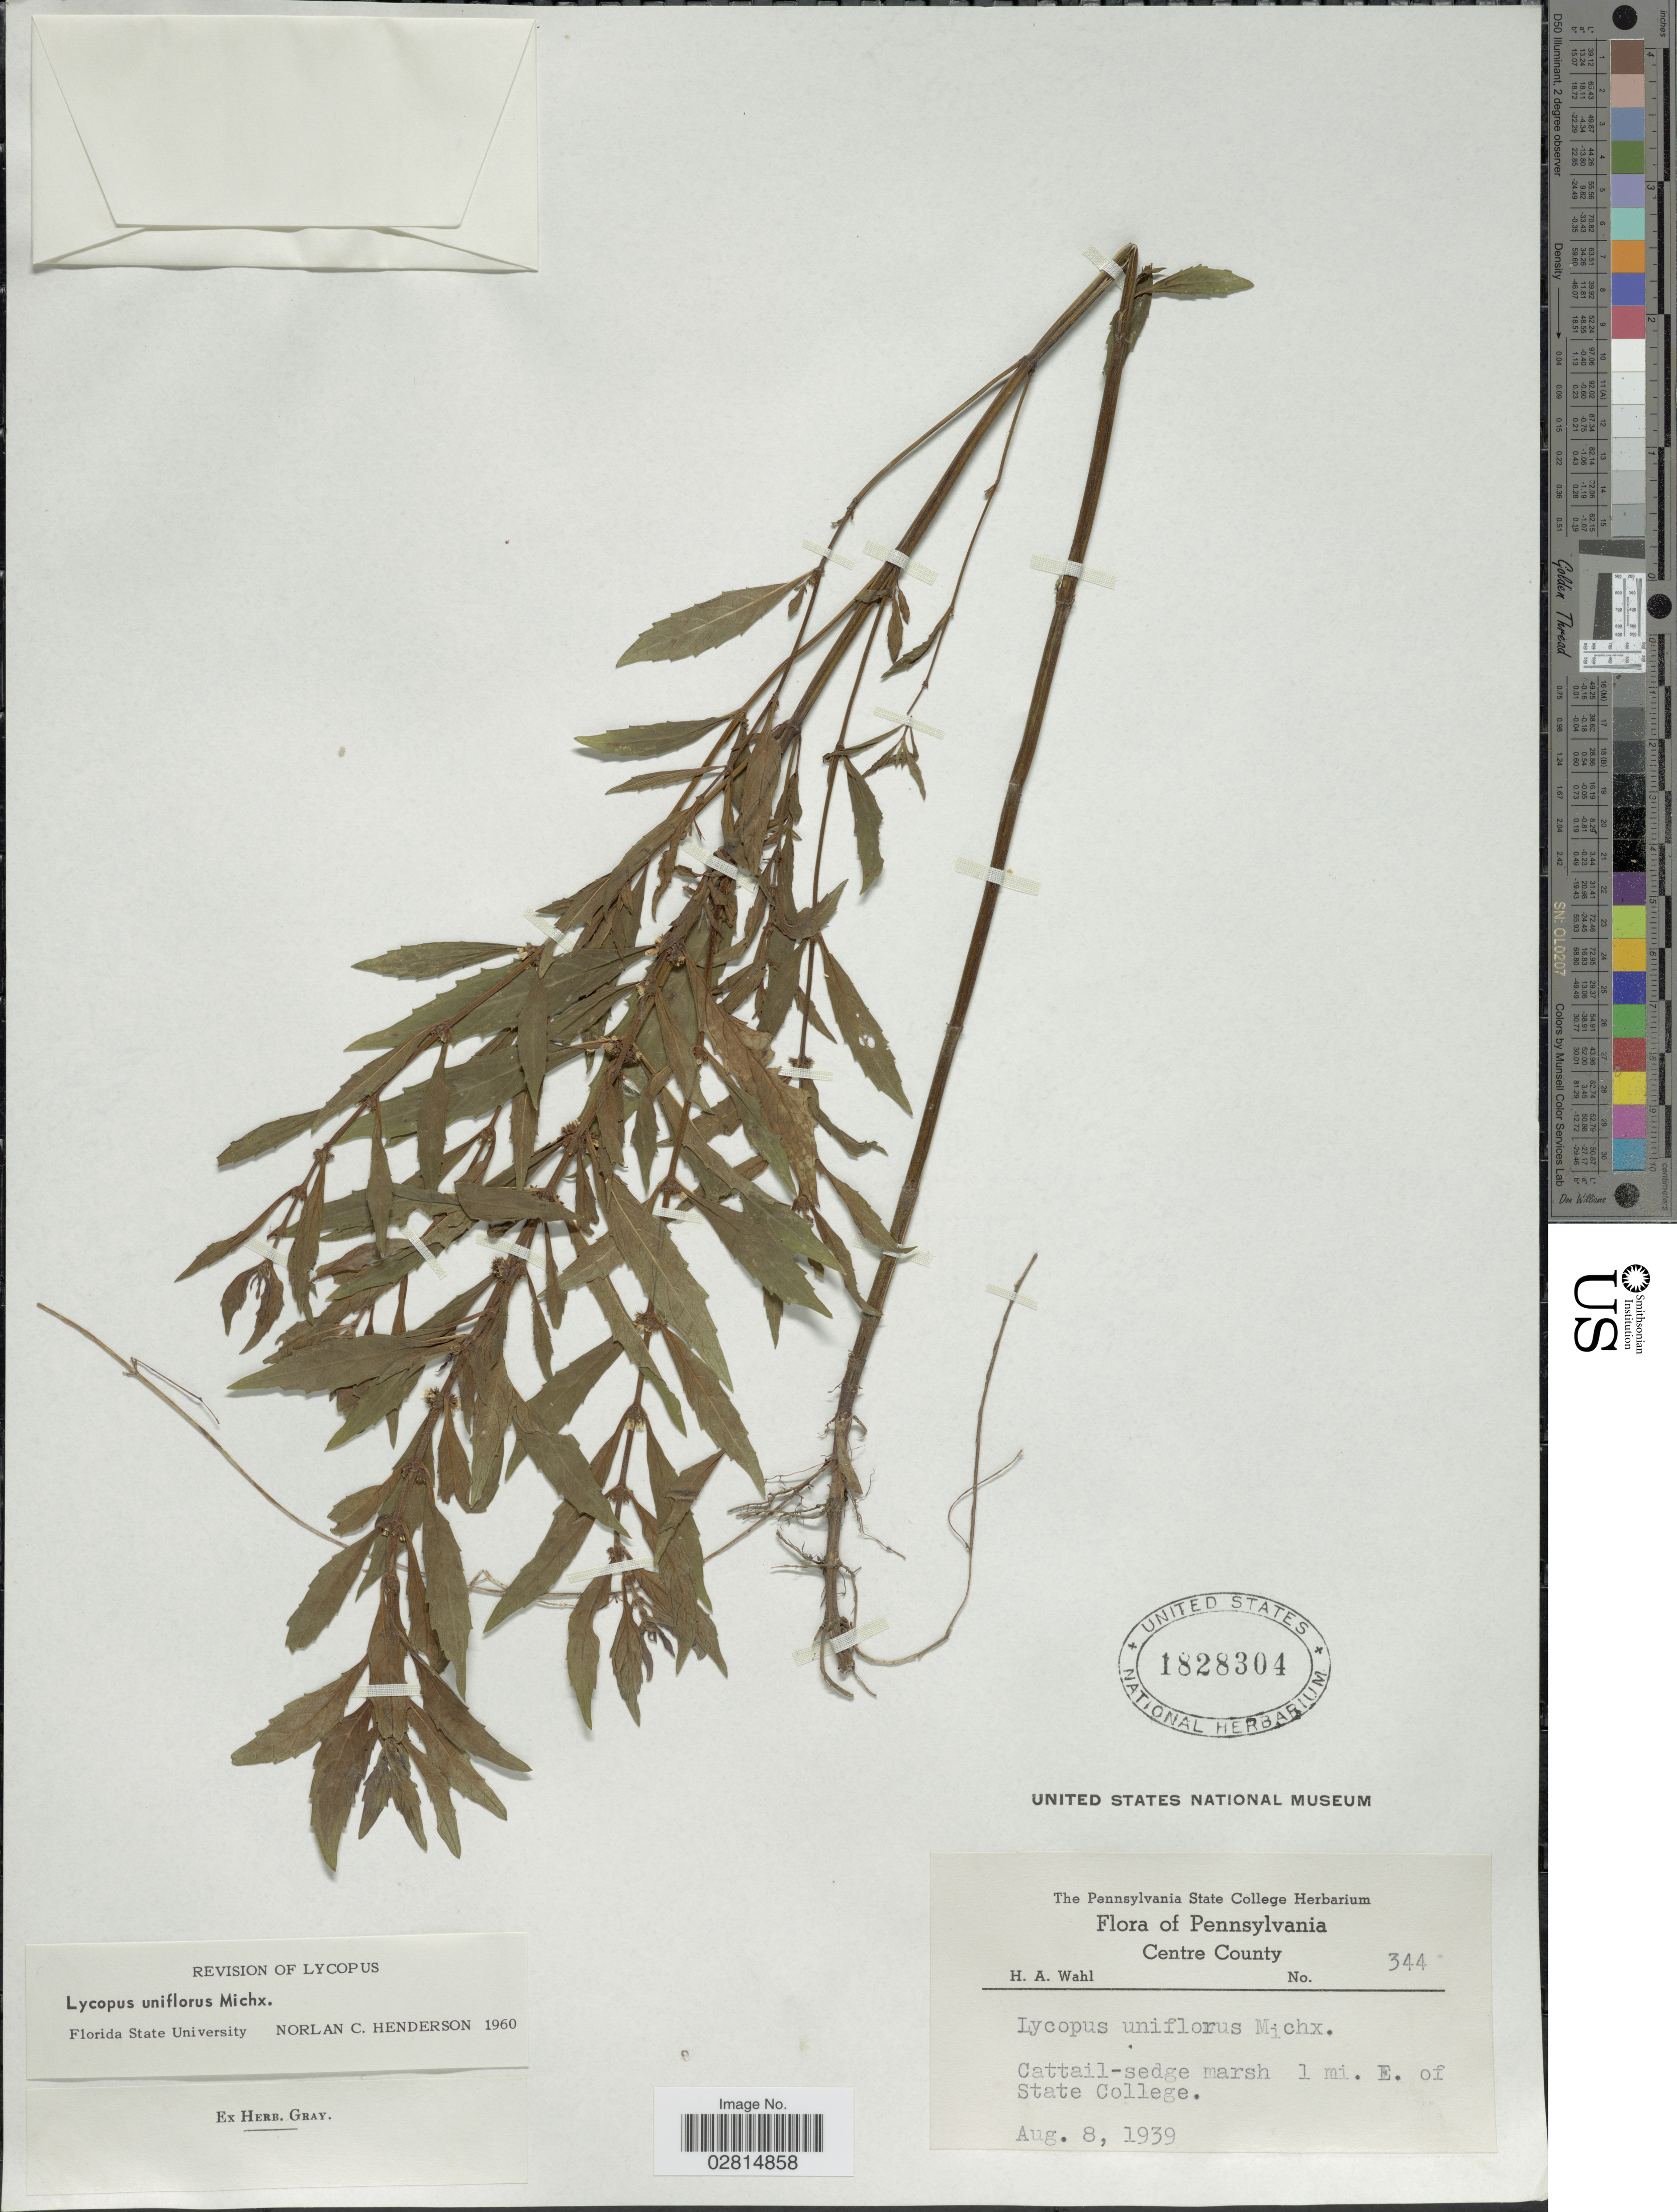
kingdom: Plantae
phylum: Tracheophyta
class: Magnoliopsida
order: Lamiales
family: Lamiaceae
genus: Lycopus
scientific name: Lycopus uniflorus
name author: Michx.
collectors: H. A. Wahl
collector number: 344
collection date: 1939-08-08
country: United States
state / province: Pennsylvania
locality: Centre County, Cattail-sedge marsh 1 mi. E. of State College.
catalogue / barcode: US 1828304